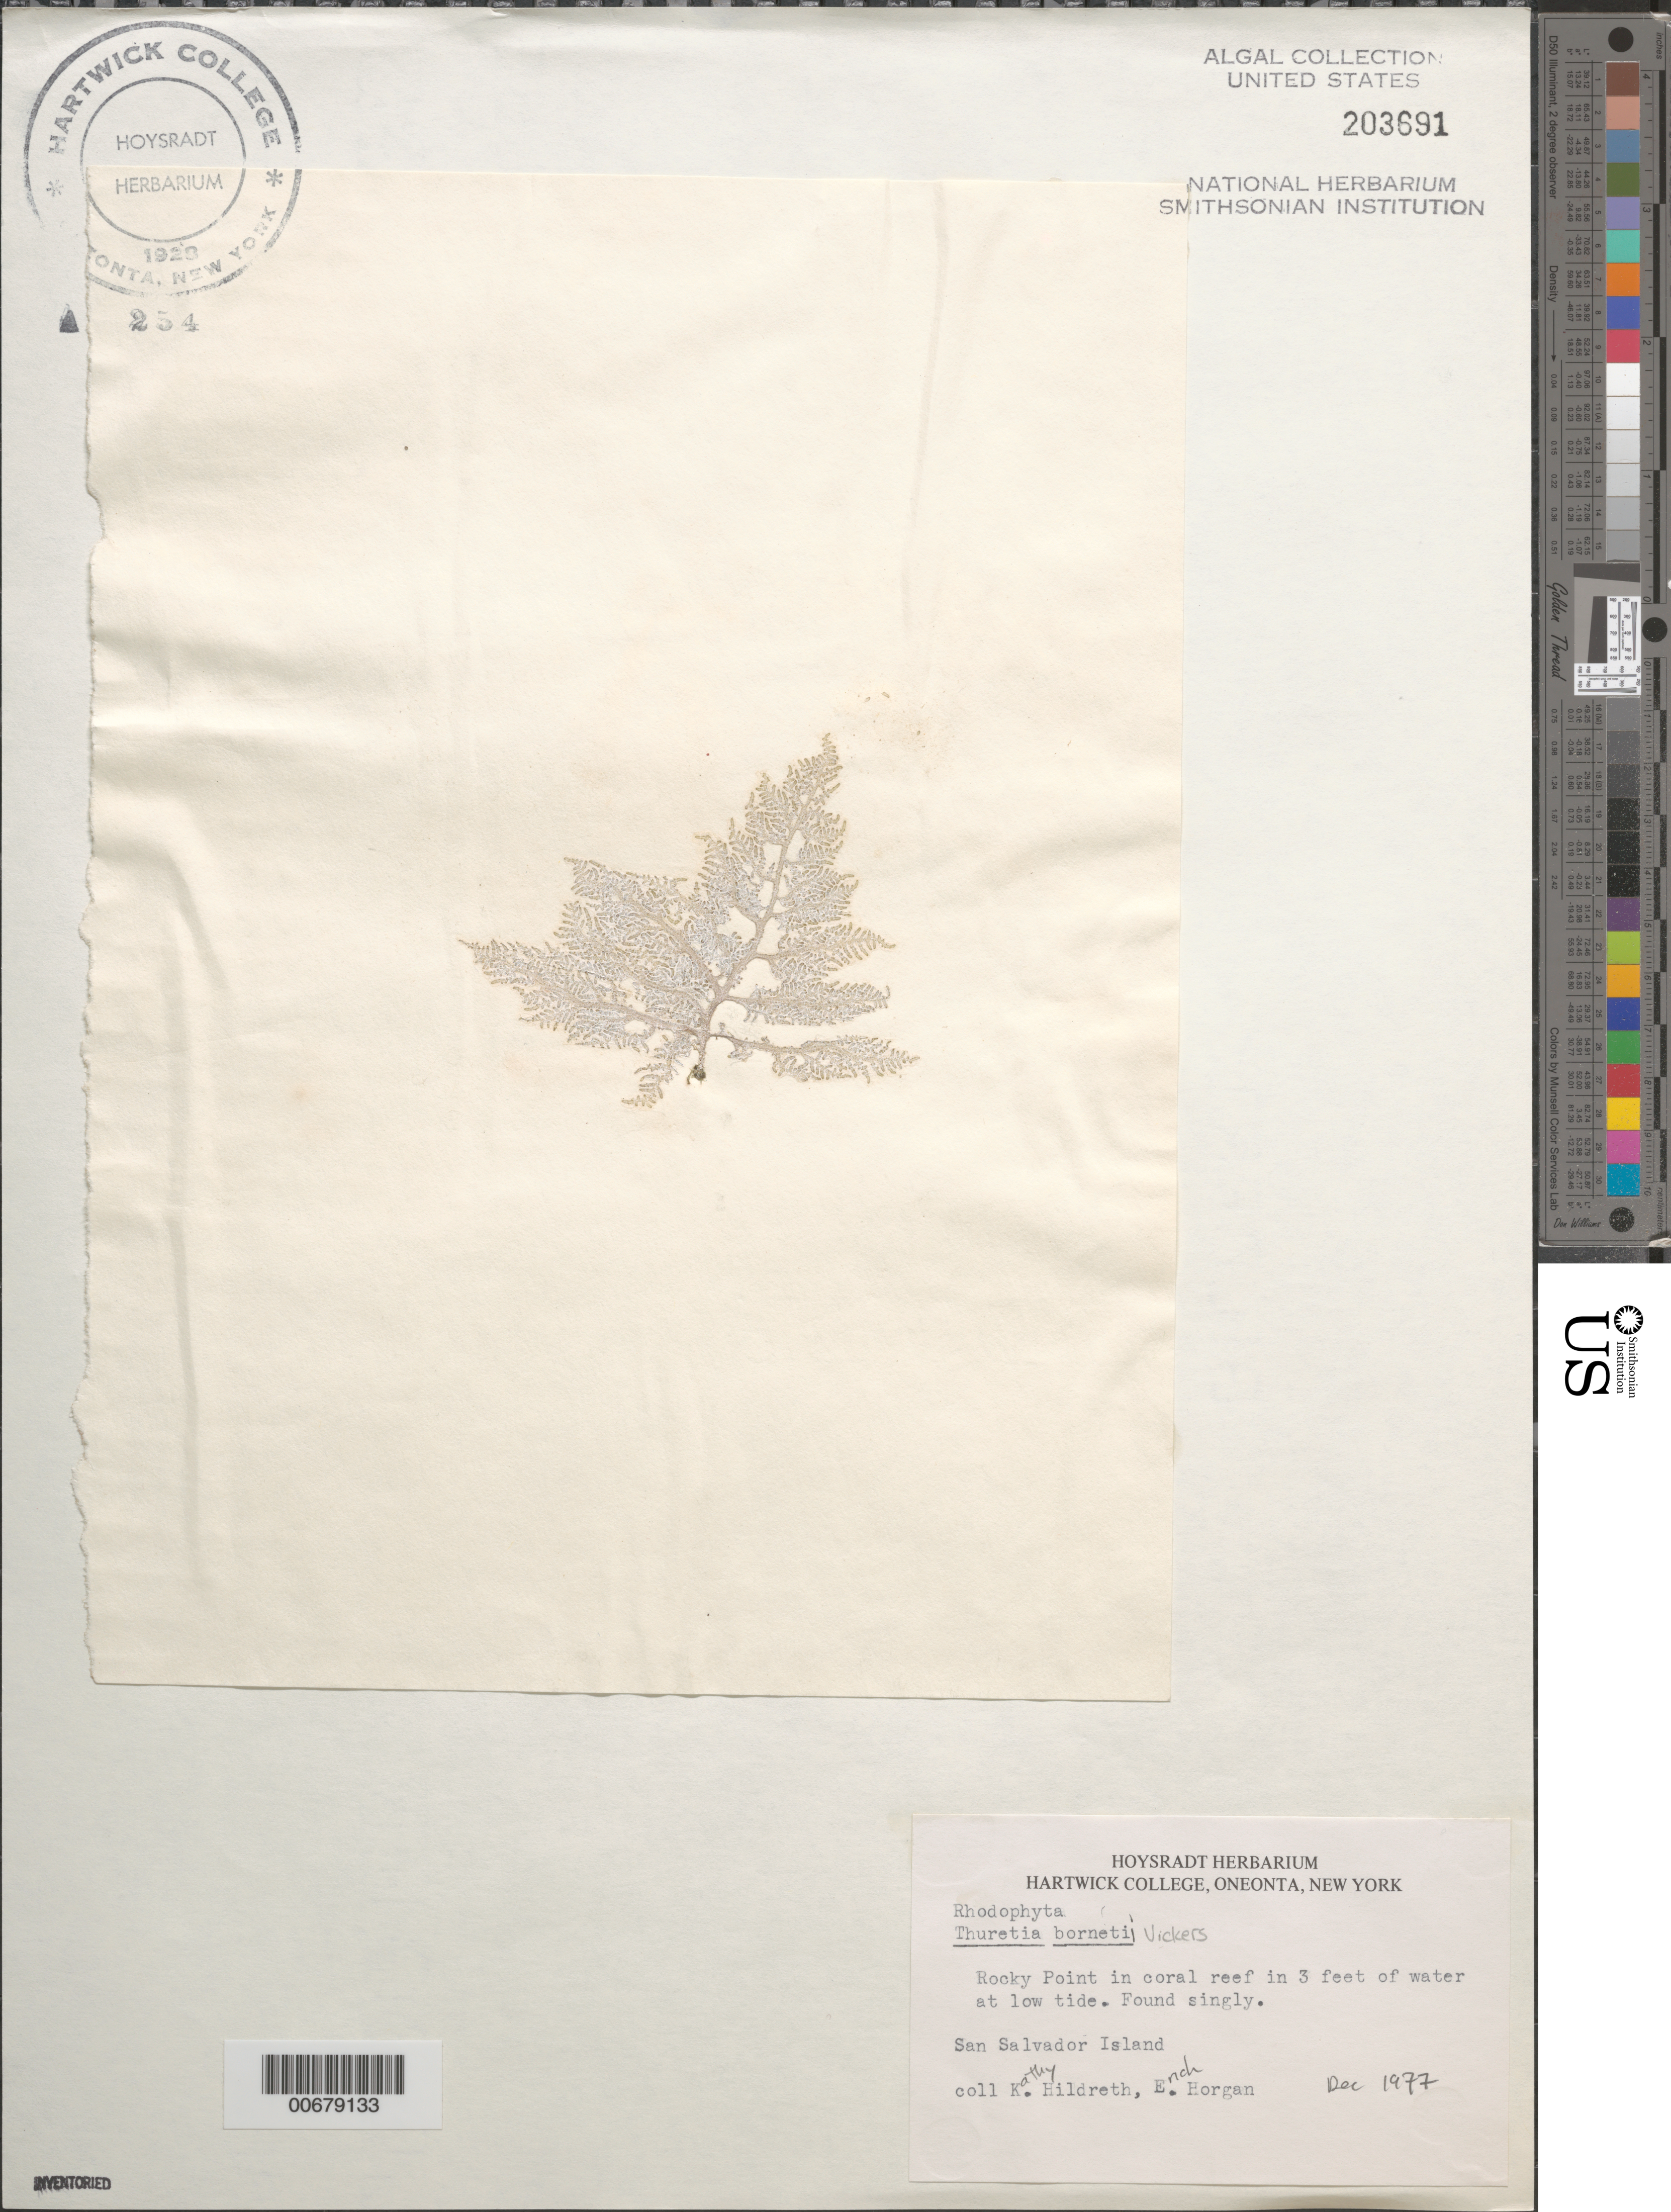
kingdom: Plantae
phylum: Rhodophyta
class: Florideophyceae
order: Ceramiales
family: Dasyaceae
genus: Thuretia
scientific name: Thuretia bornetii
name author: Vickers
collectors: E. Horgan & K. Hildreth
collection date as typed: Dec 1977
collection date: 1977-12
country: Bahamas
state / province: San Salvador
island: San Salvador Island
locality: Rocky Point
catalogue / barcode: US 203691